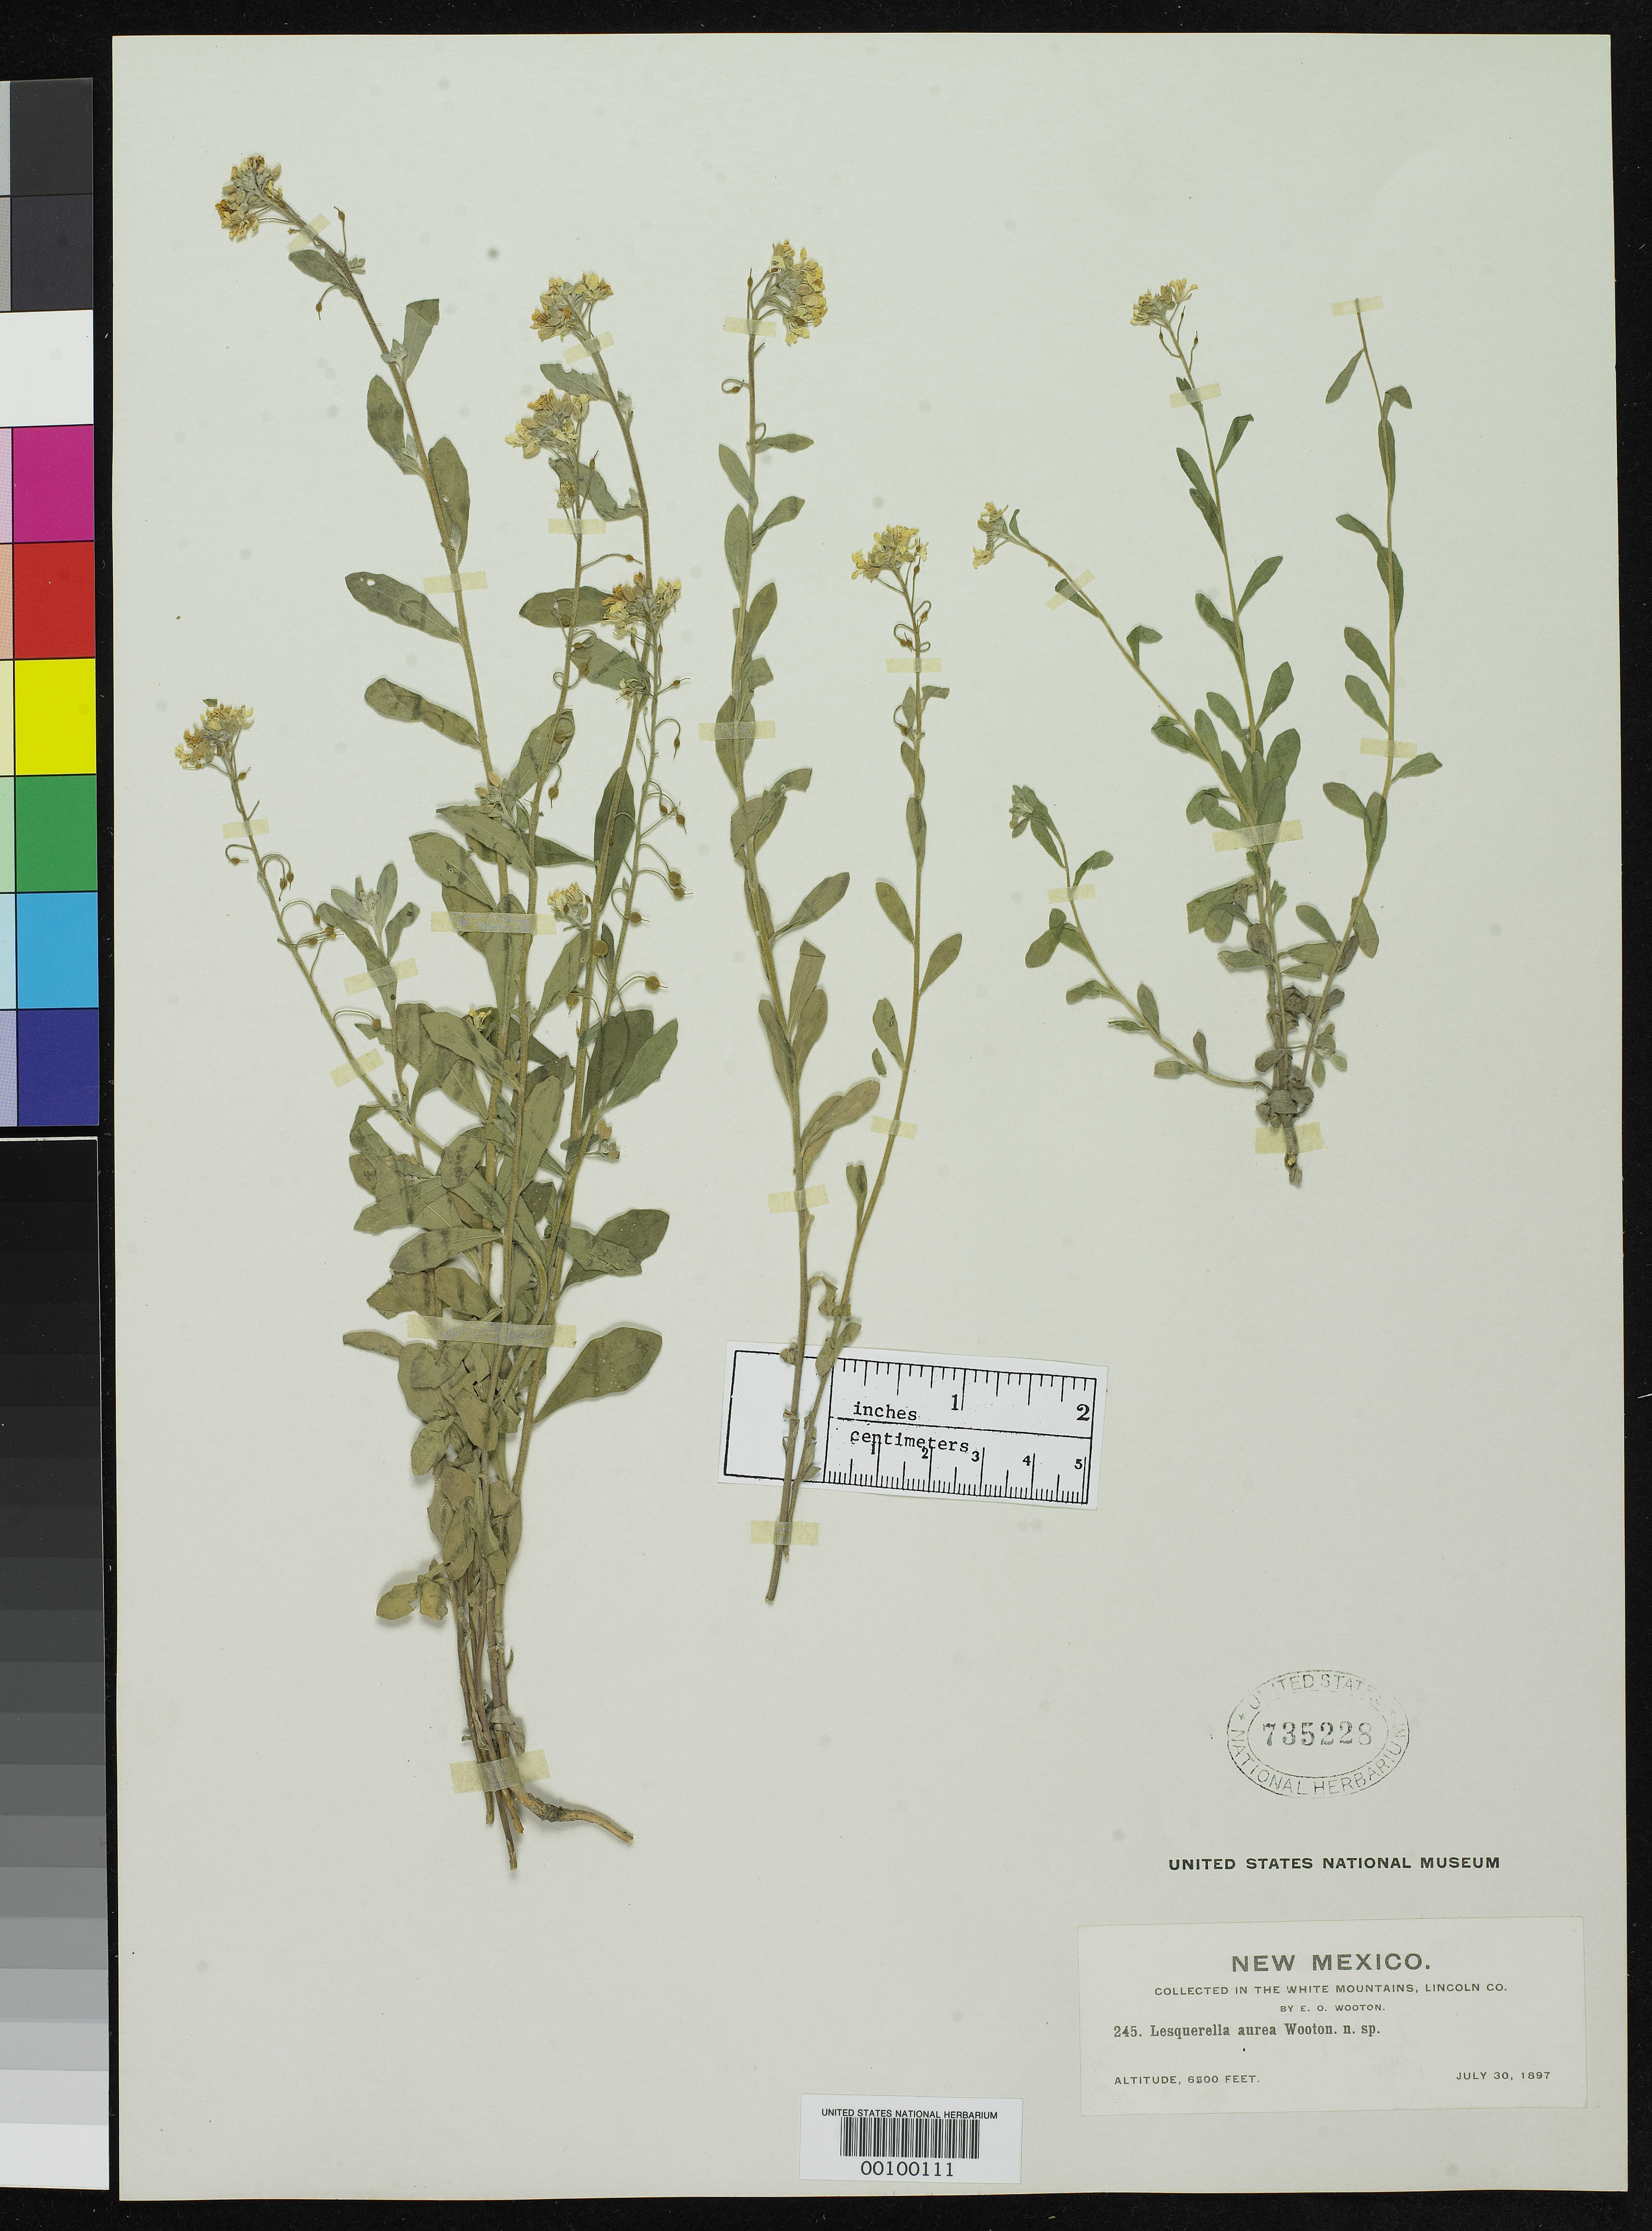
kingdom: Plantae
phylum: Tracheophyta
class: Magnoliopsida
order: Brassicales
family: Brassicaceae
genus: Lesquerella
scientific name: Lesquerella aurea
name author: Wooton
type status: Type Collection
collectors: E. O. Wooton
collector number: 245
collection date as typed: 30 Jul 1897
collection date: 1897-07-30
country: United States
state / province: New Mexico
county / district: Lincoln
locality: White Mountains.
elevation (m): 1829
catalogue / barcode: US 735228